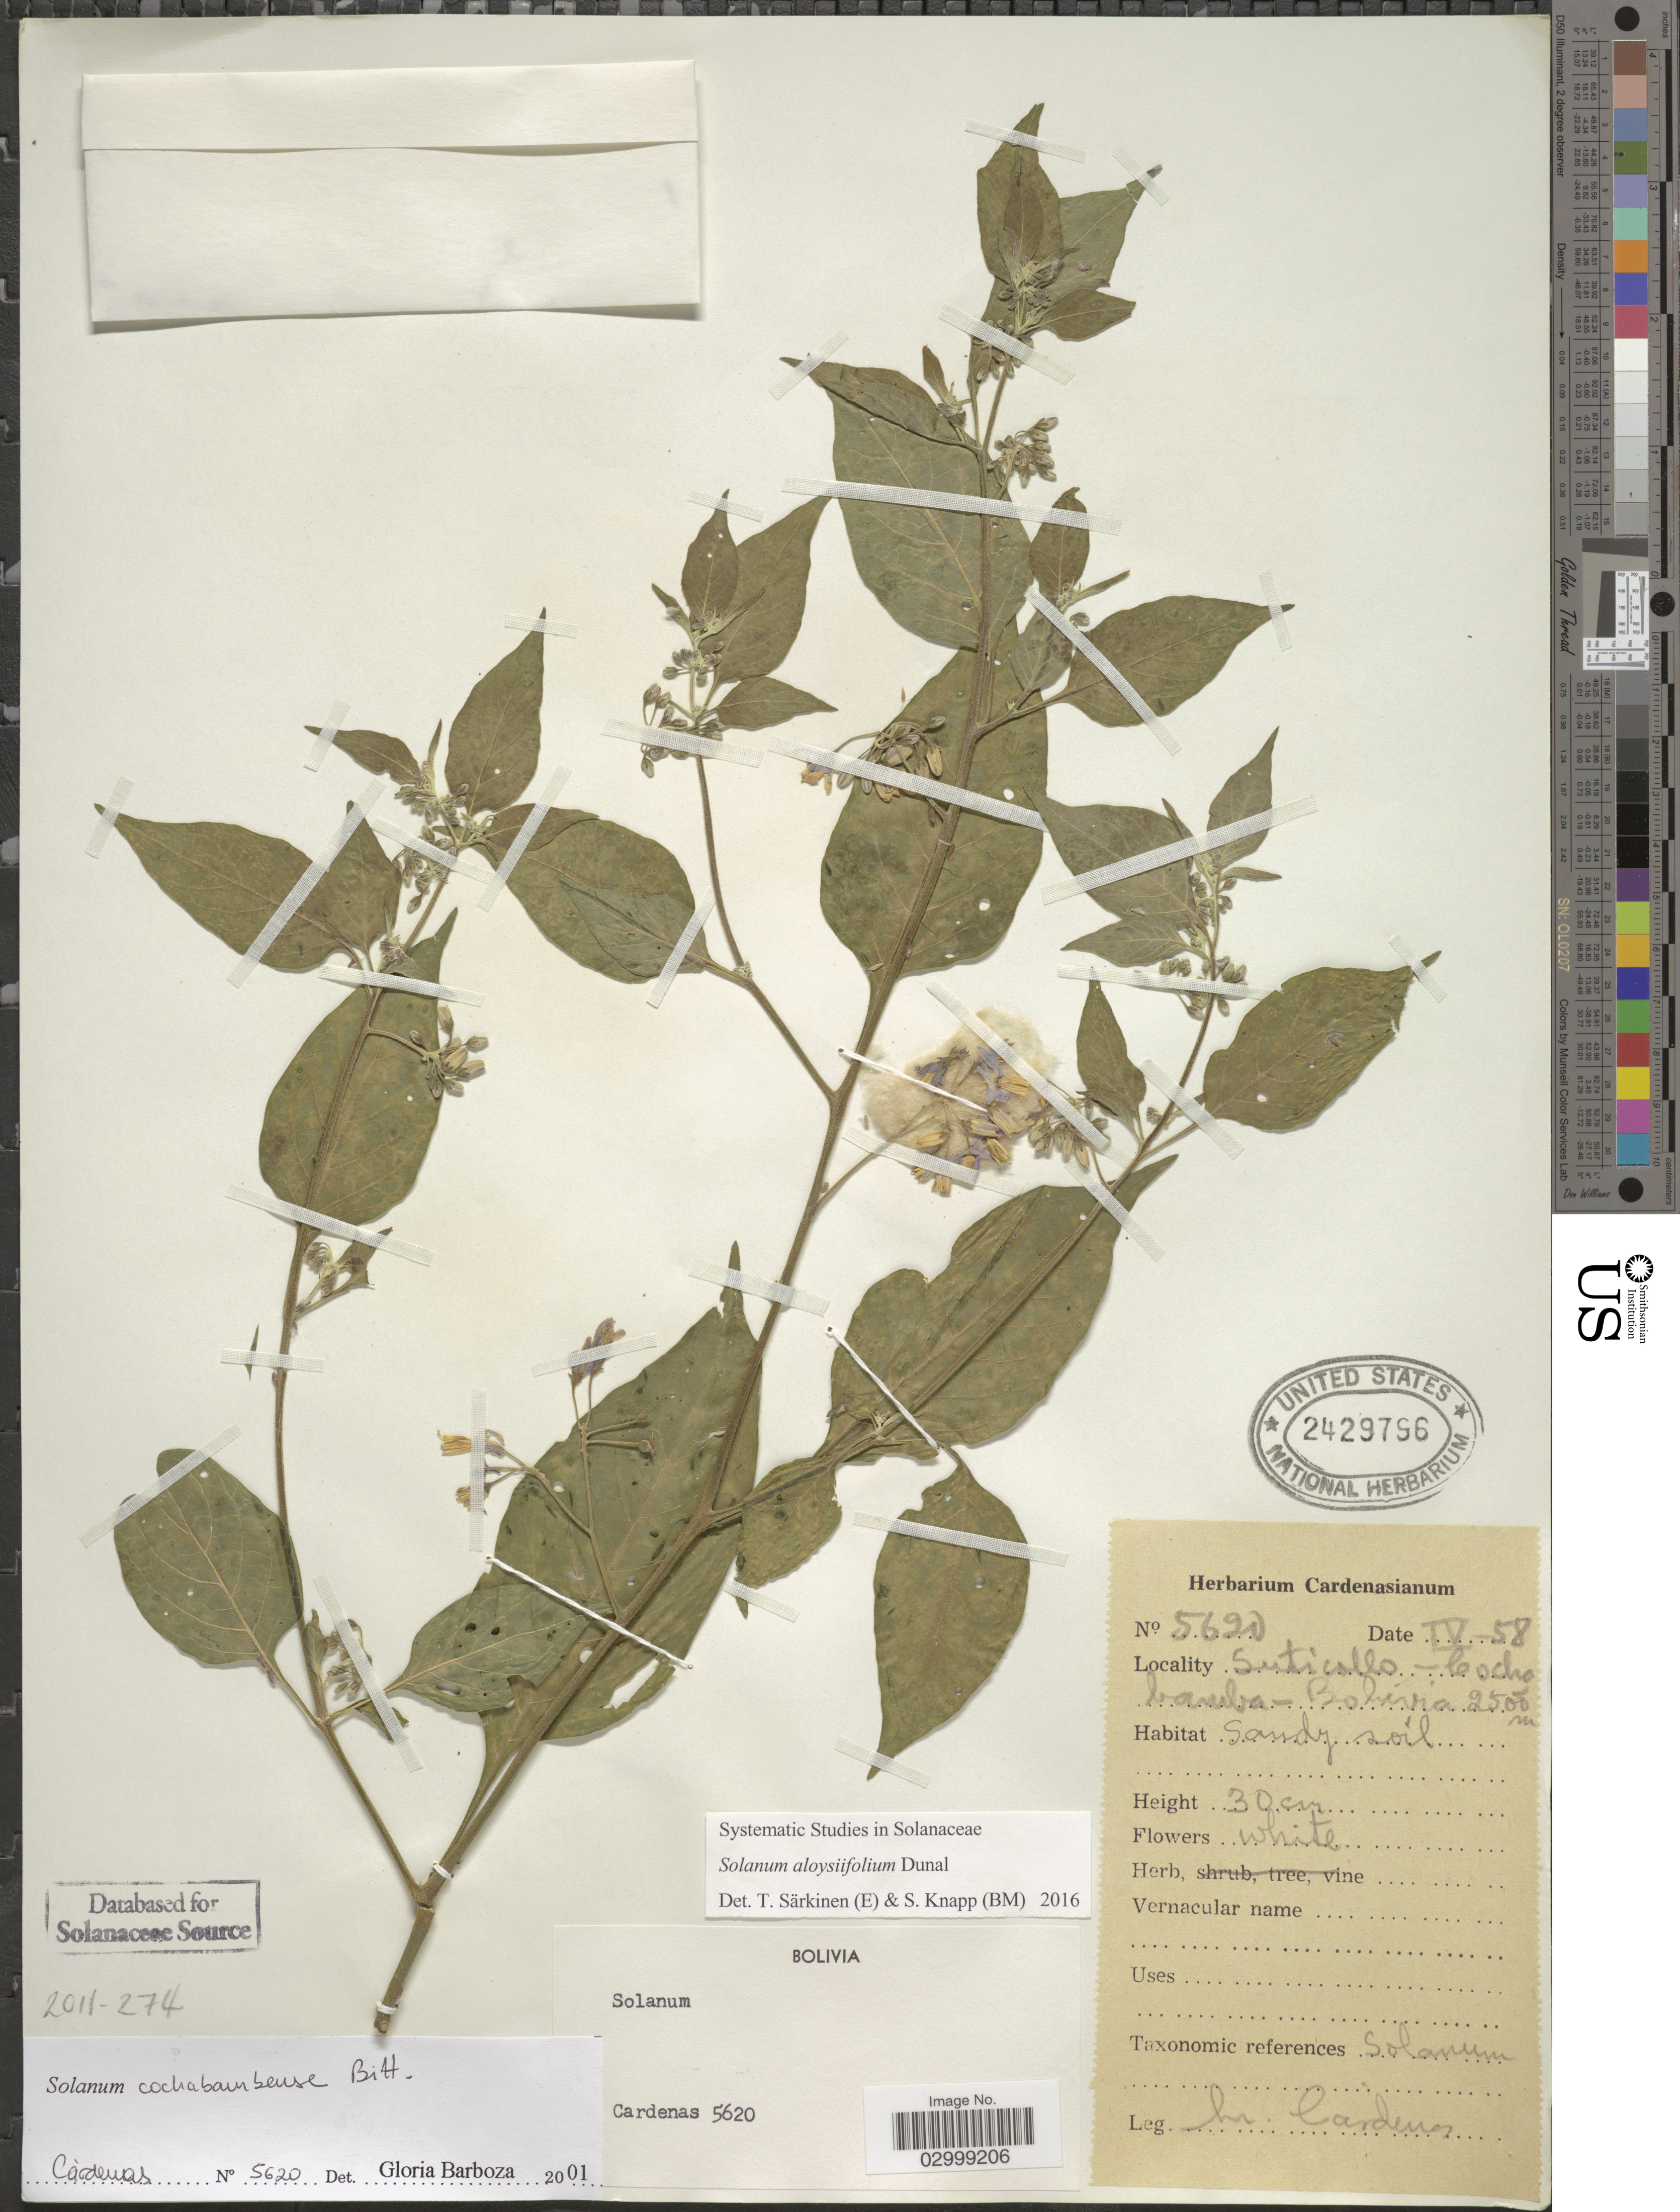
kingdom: Plantae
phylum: Tracheophyta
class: Magnoliopsida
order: Solanales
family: Solanaceae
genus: Solanum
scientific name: Solanum aloysiifolium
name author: Dunal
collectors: M. Cárdenas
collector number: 5620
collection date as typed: Transcribed d/m/y: /9/58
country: Bolivia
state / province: Cochabamba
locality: Suticallo - Cochabamba.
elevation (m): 2500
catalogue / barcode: US 2429796